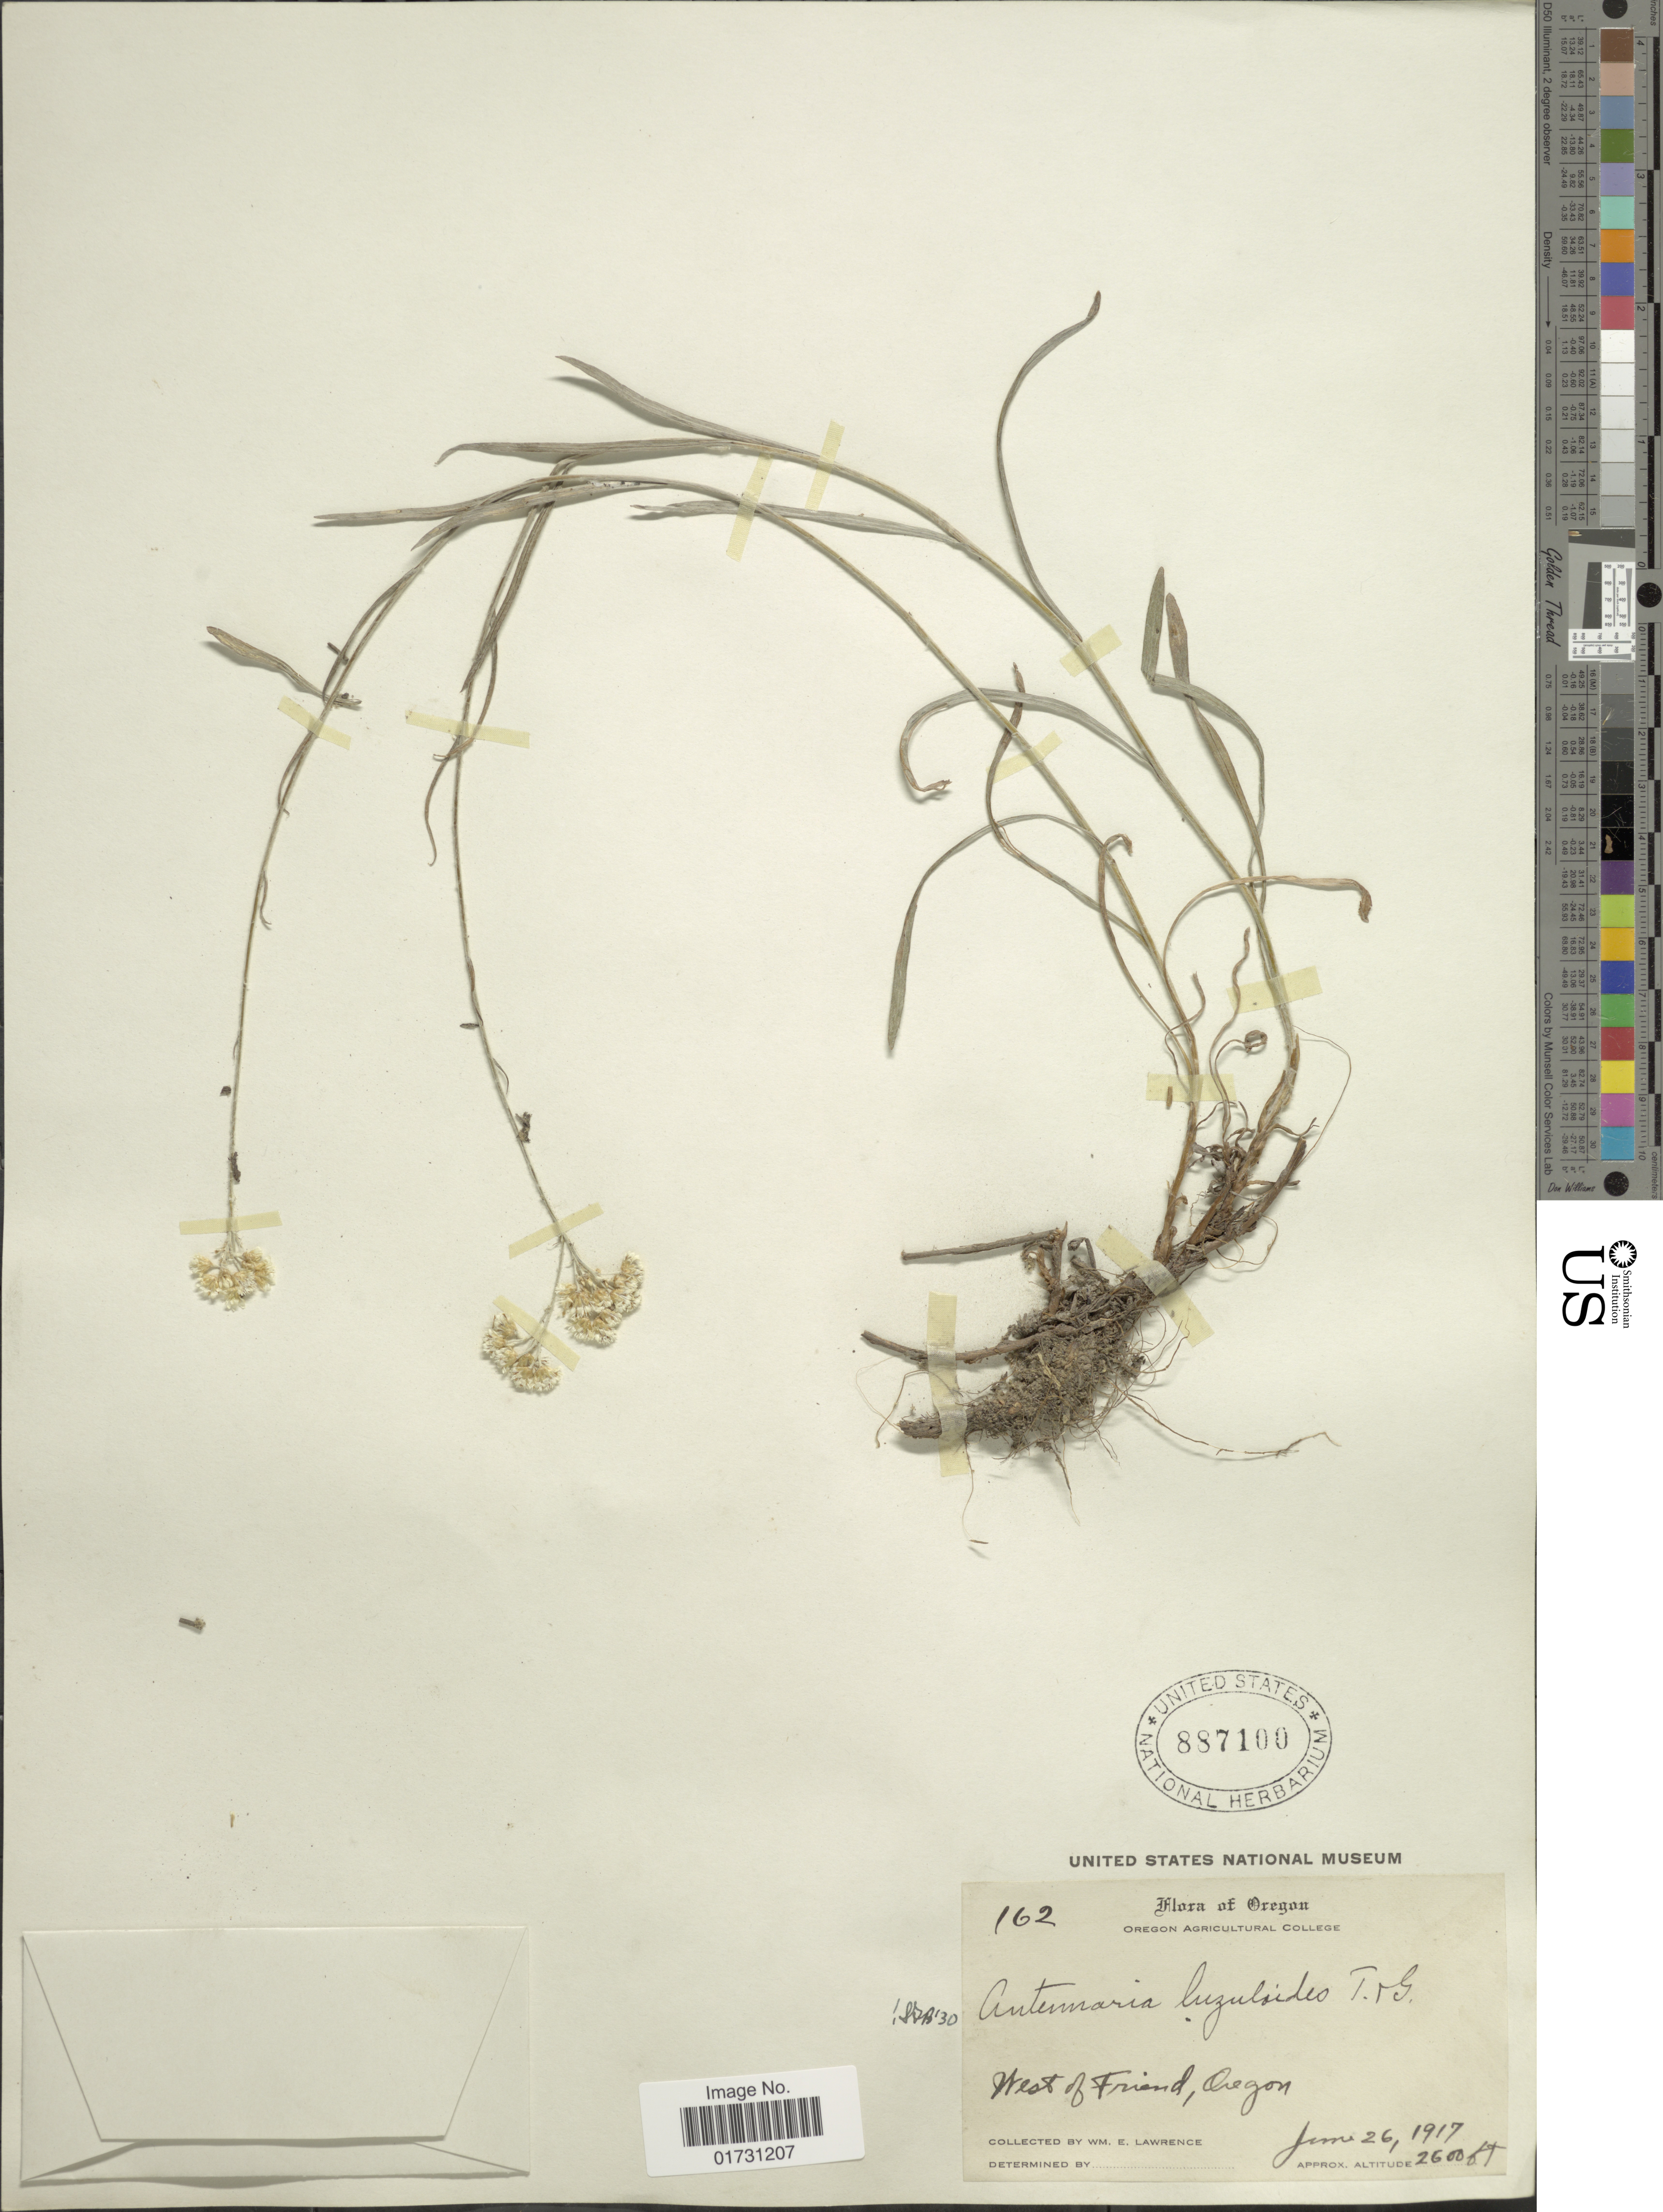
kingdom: Plantae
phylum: Tracheophyta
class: Magnoliopsida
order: Asterales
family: Asteraceae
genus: Antennaria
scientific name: Antennaria luzuloides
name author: Torr. & A. Gray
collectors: W. Lawrence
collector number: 162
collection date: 1917-06-26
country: United States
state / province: Oregon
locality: West of Friend, Oregon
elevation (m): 792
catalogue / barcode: US 887100